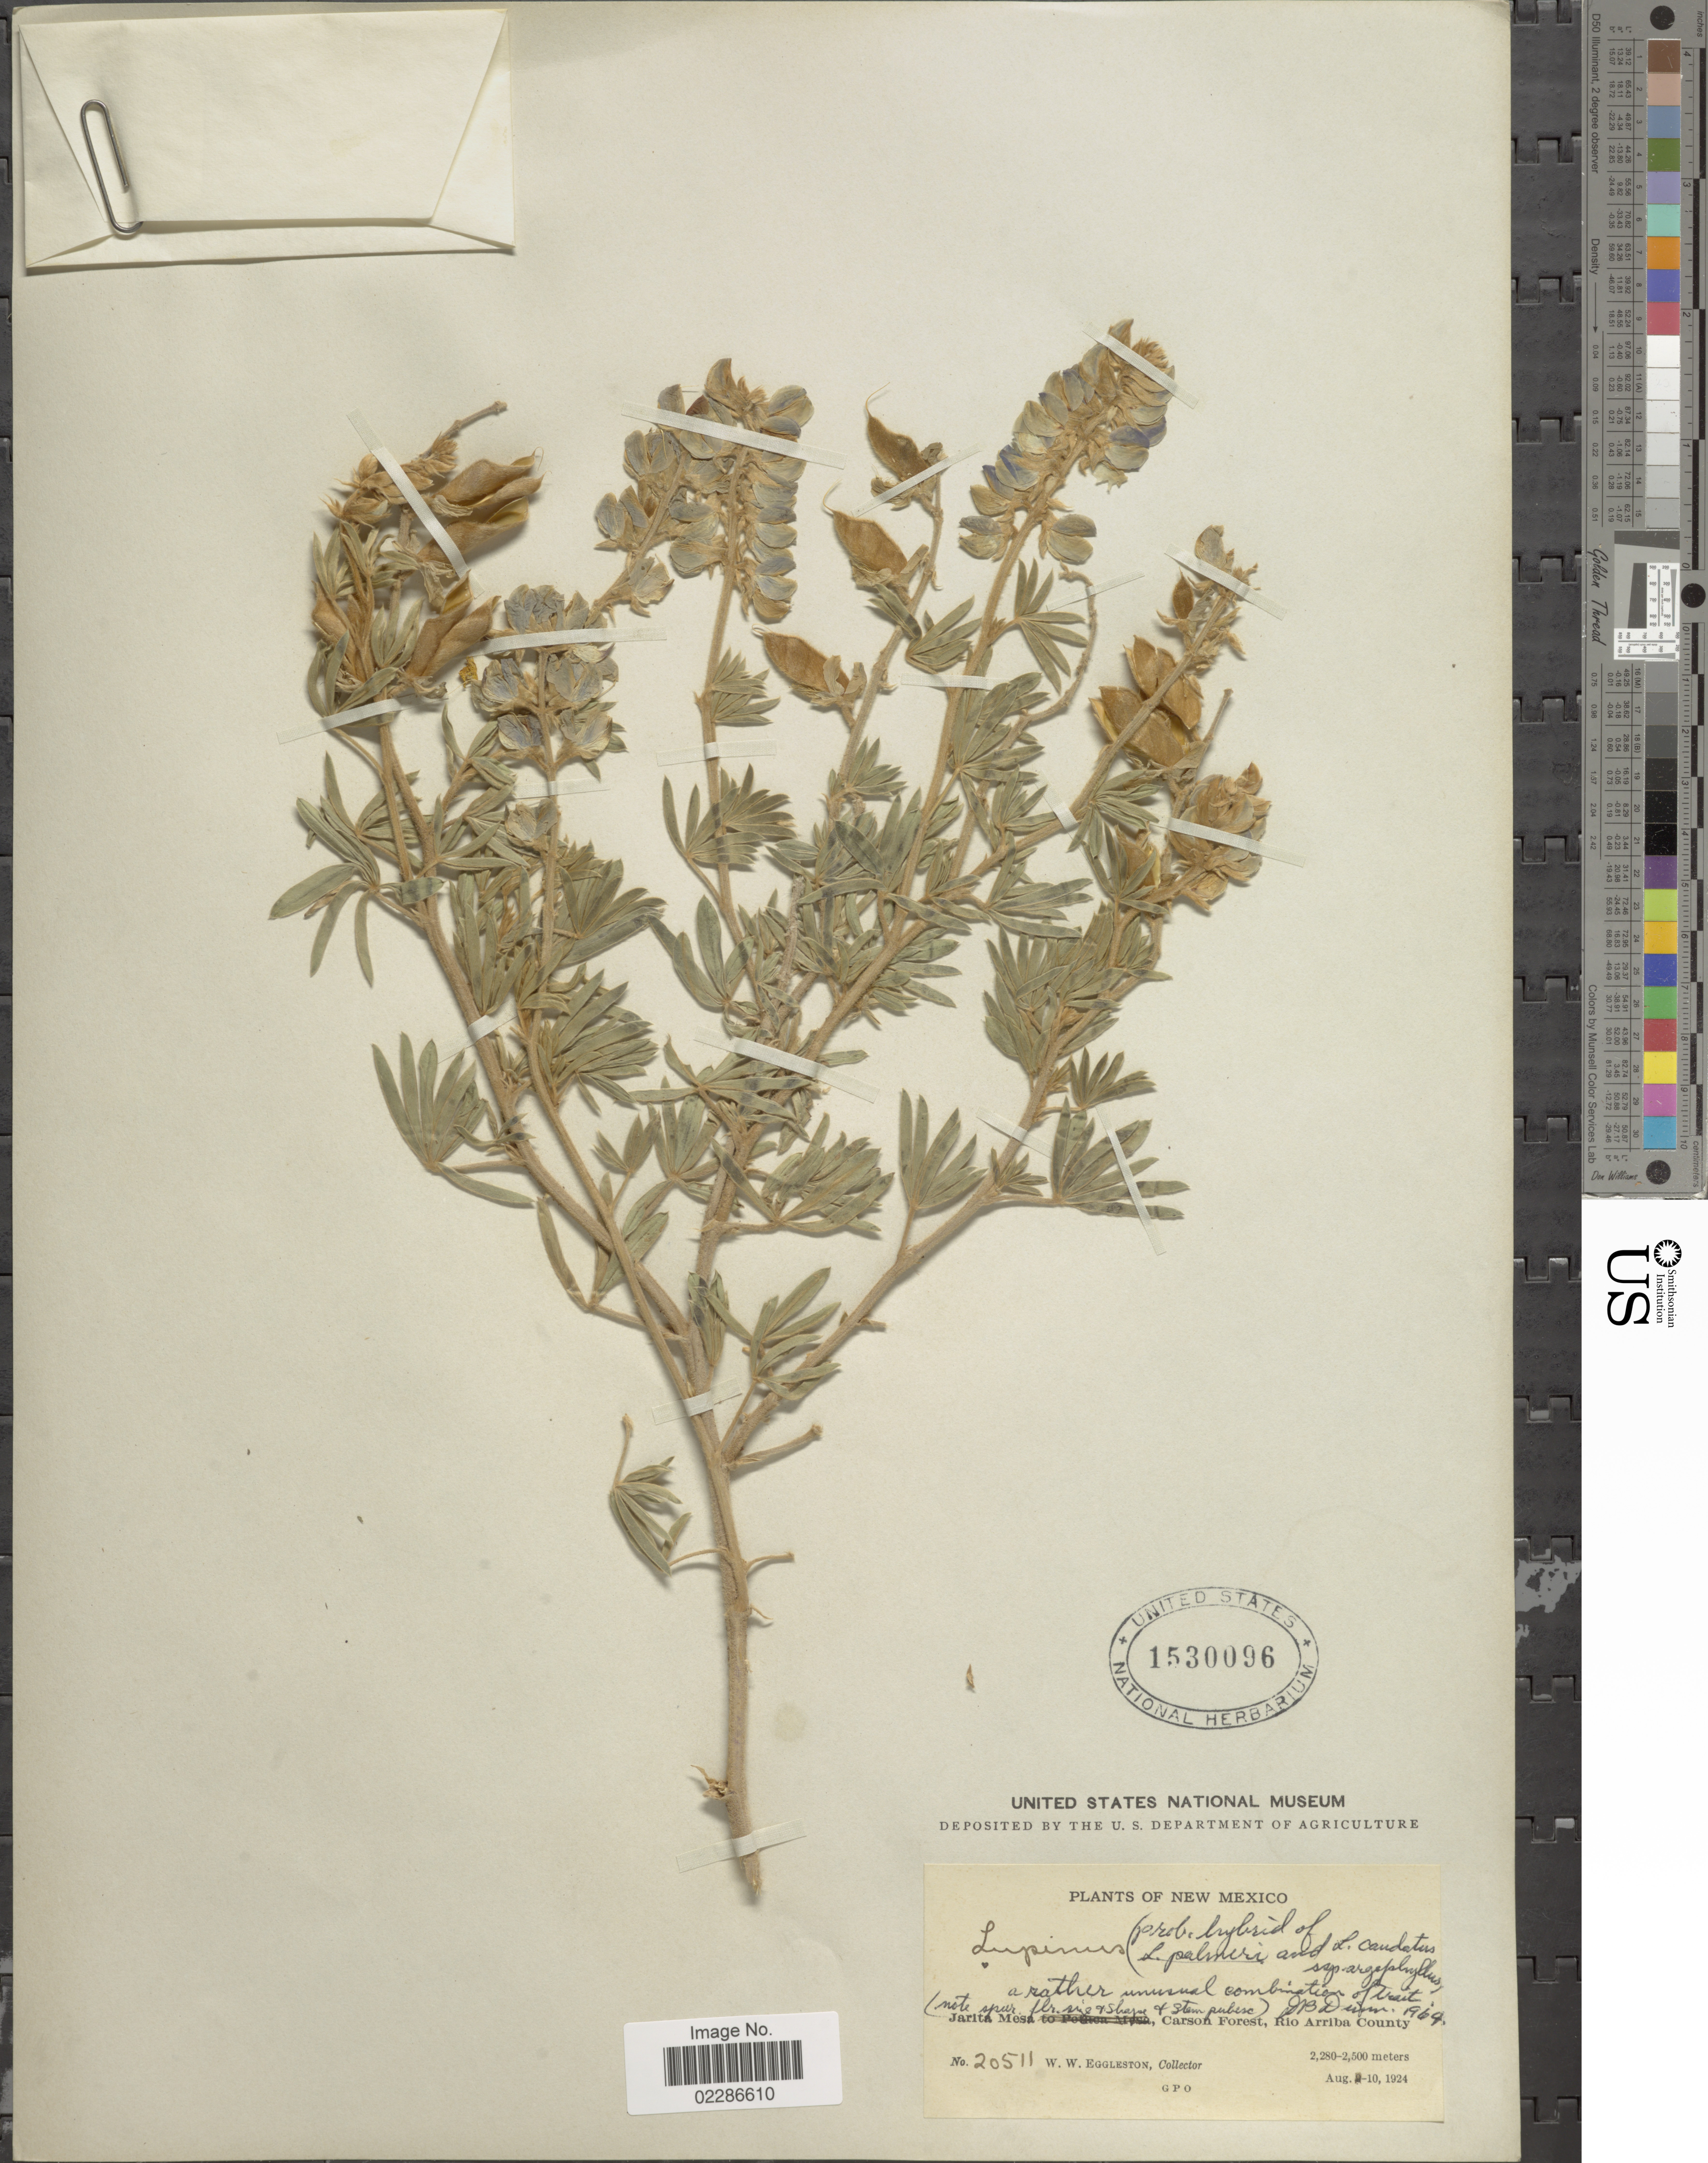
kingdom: Plantae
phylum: Tracheophyta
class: Magnoliopsida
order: Fabales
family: Fabaceae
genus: Lupinus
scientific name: Lupinus palmeri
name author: S. Watson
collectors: W. W. Eggleston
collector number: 20511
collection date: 1924-08-10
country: United States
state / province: New Mexico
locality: Carson Forest, Rio Arriba County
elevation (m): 2280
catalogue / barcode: US 1530096